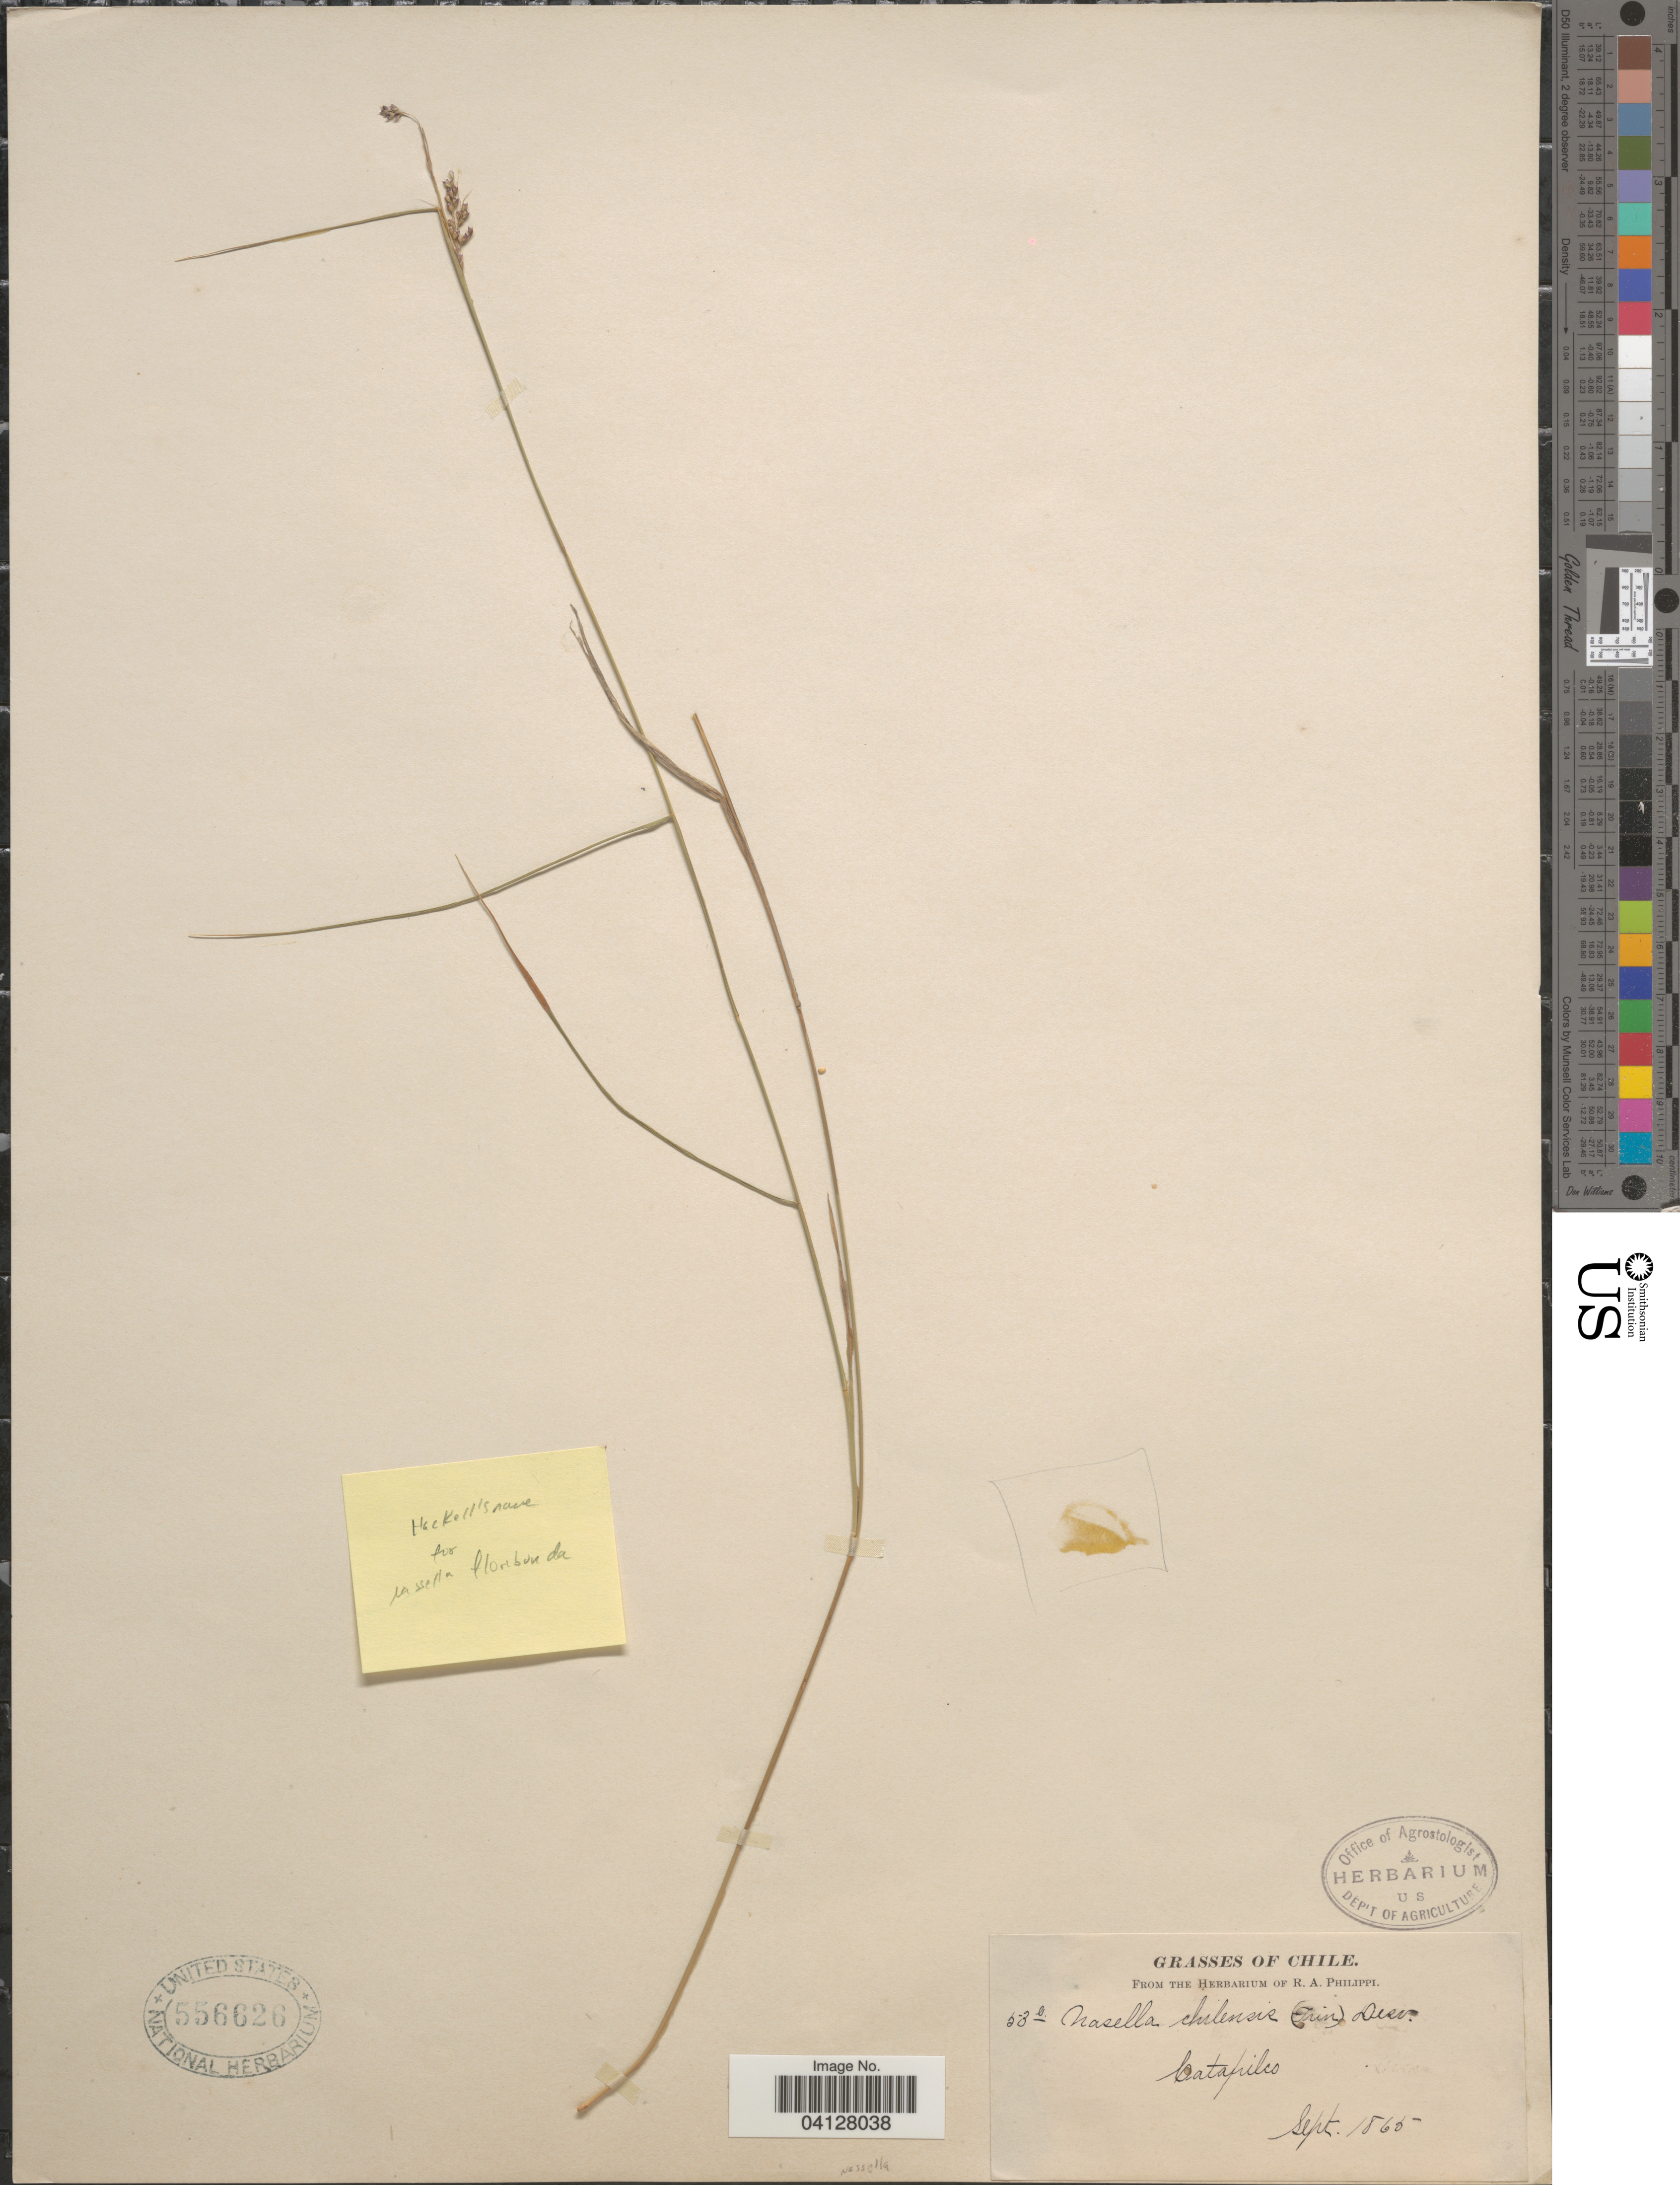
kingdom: Plantae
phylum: Tracheophyta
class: Liliopsida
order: Poales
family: Poaceae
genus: Nassella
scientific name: Nassella chilensis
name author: (Trin.) É. Desv.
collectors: ex. herb. R.A. Philippi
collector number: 53b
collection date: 1865-09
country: Chile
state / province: Valparaíso (V)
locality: Catapilco.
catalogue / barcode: US 556626